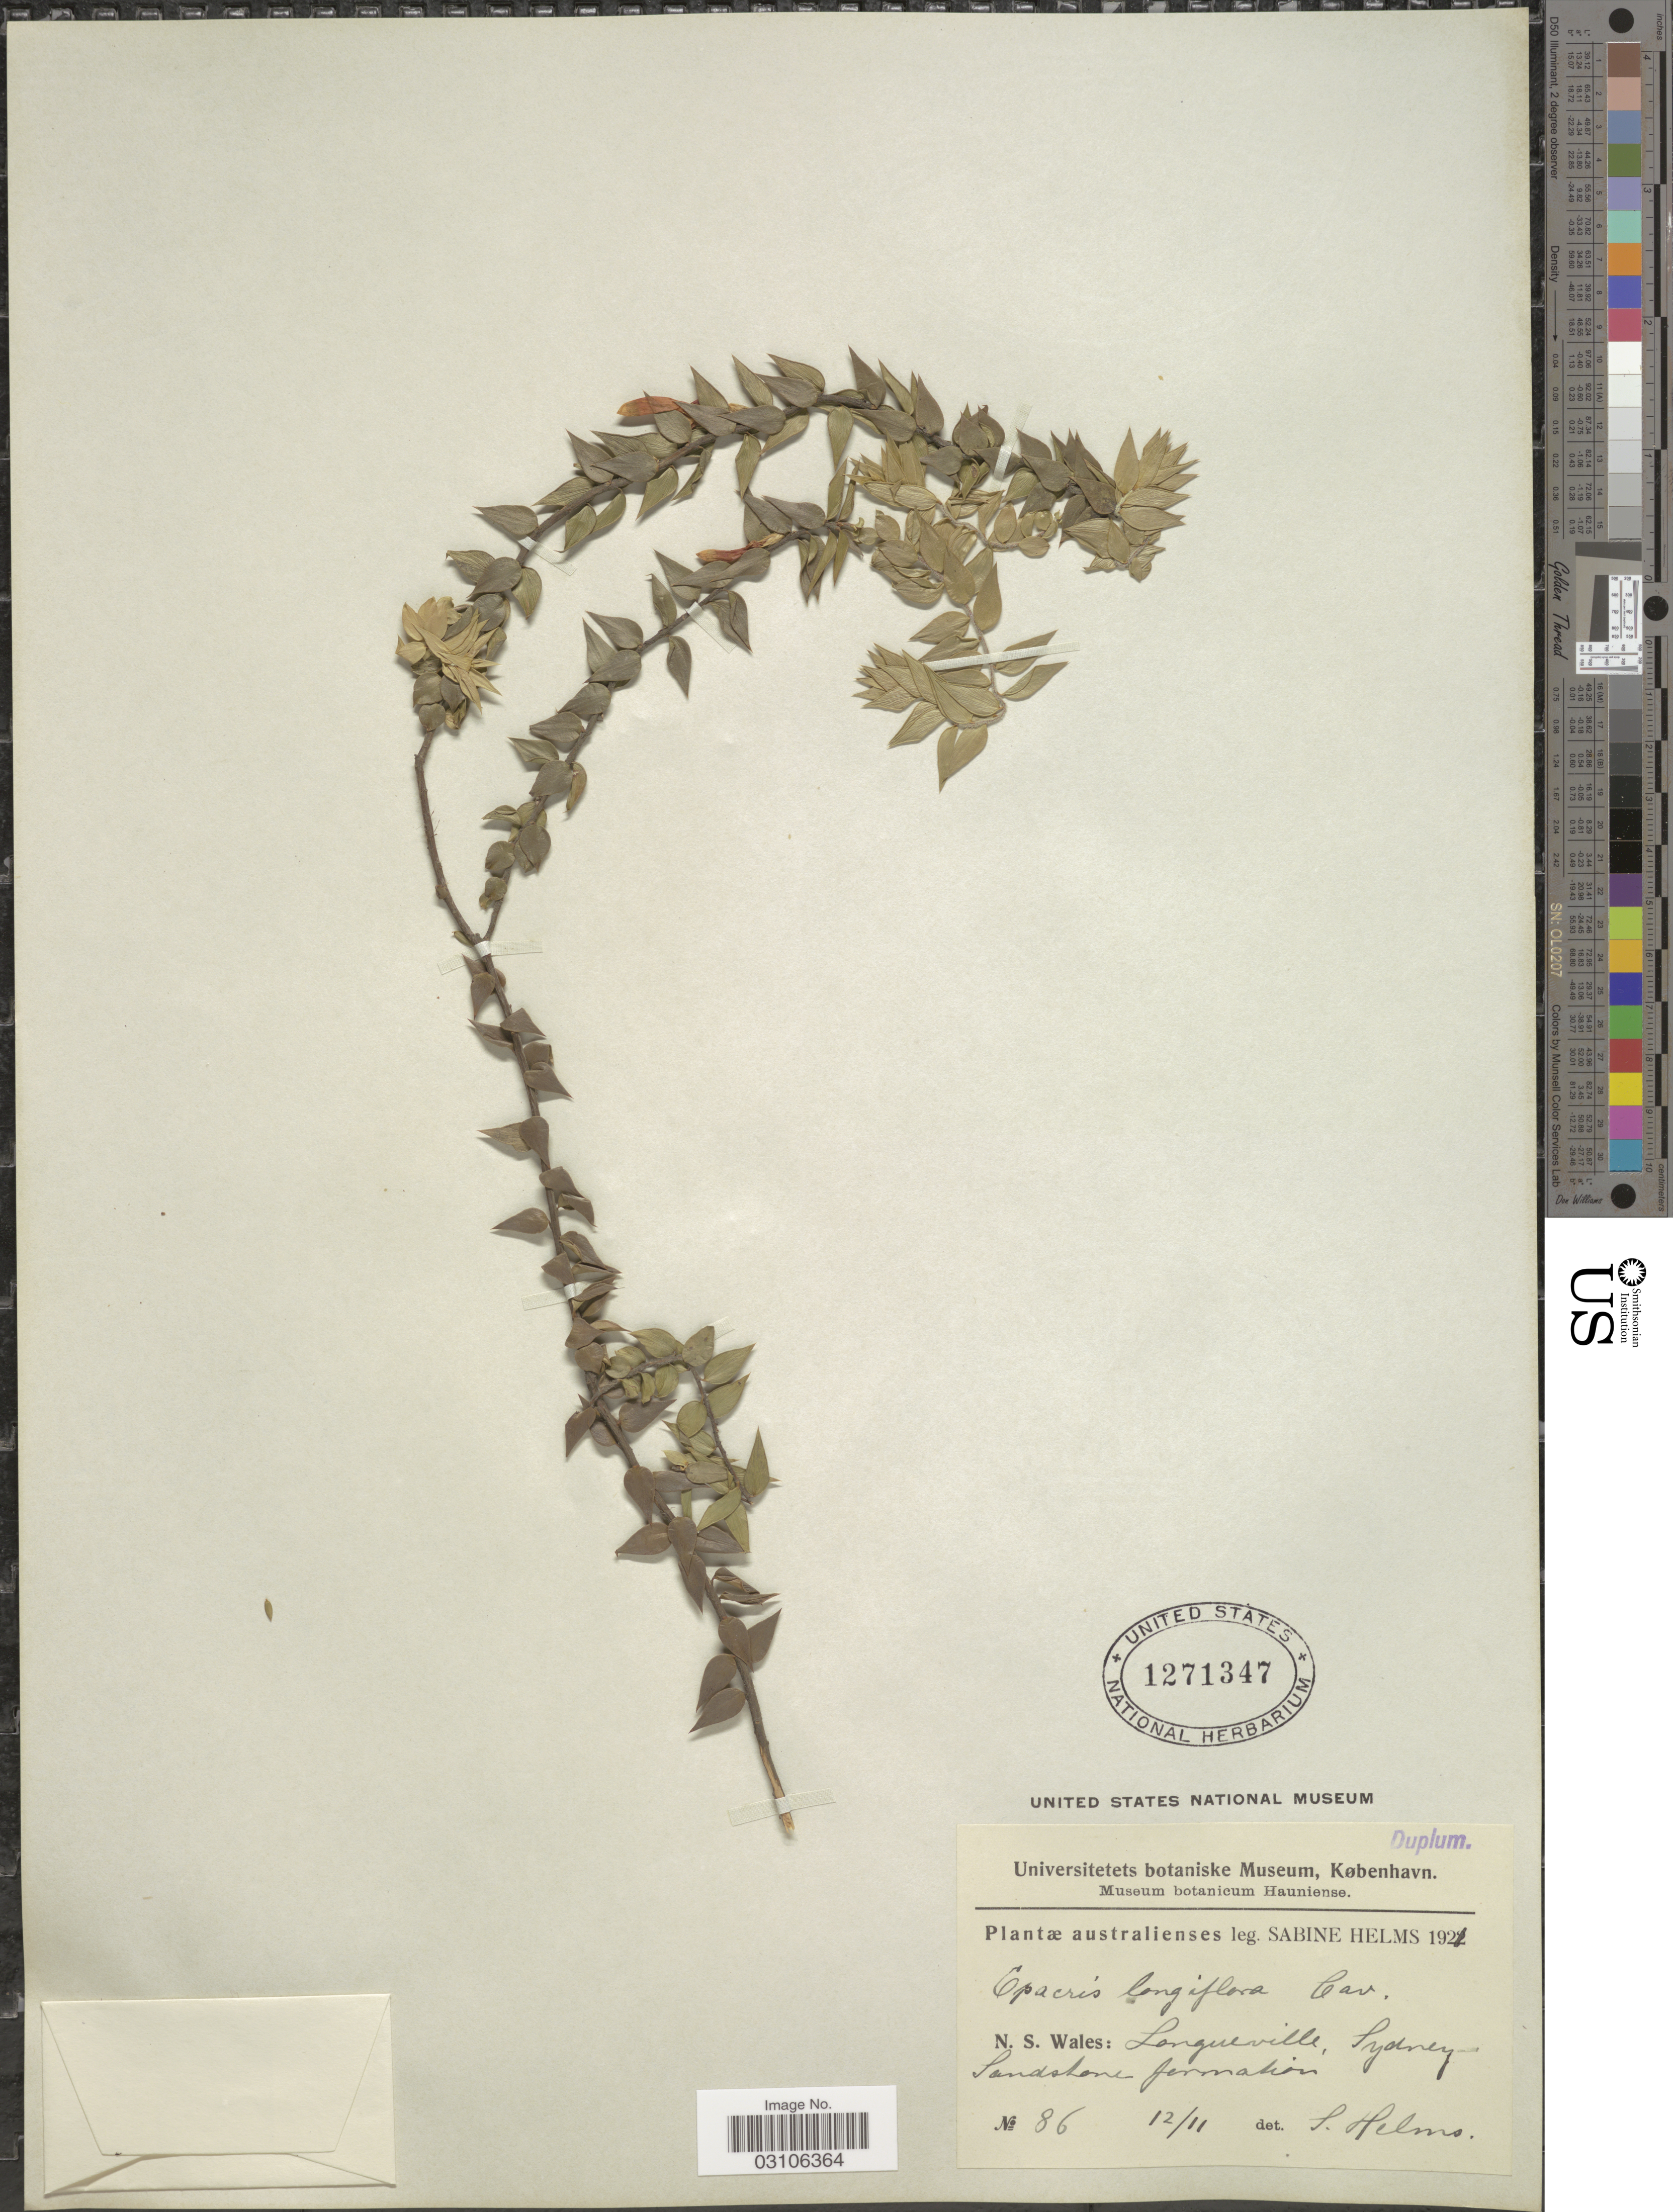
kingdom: Plantae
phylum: Tracheophyta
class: Magnoliopsida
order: Ericales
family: Ericaceae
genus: Epacris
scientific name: Epacris longiflora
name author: Cav.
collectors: S. Helms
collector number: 86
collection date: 1921-11-12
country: Australia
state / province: New South Wales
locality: Longueville, Sydney.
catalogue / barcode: US 1271347